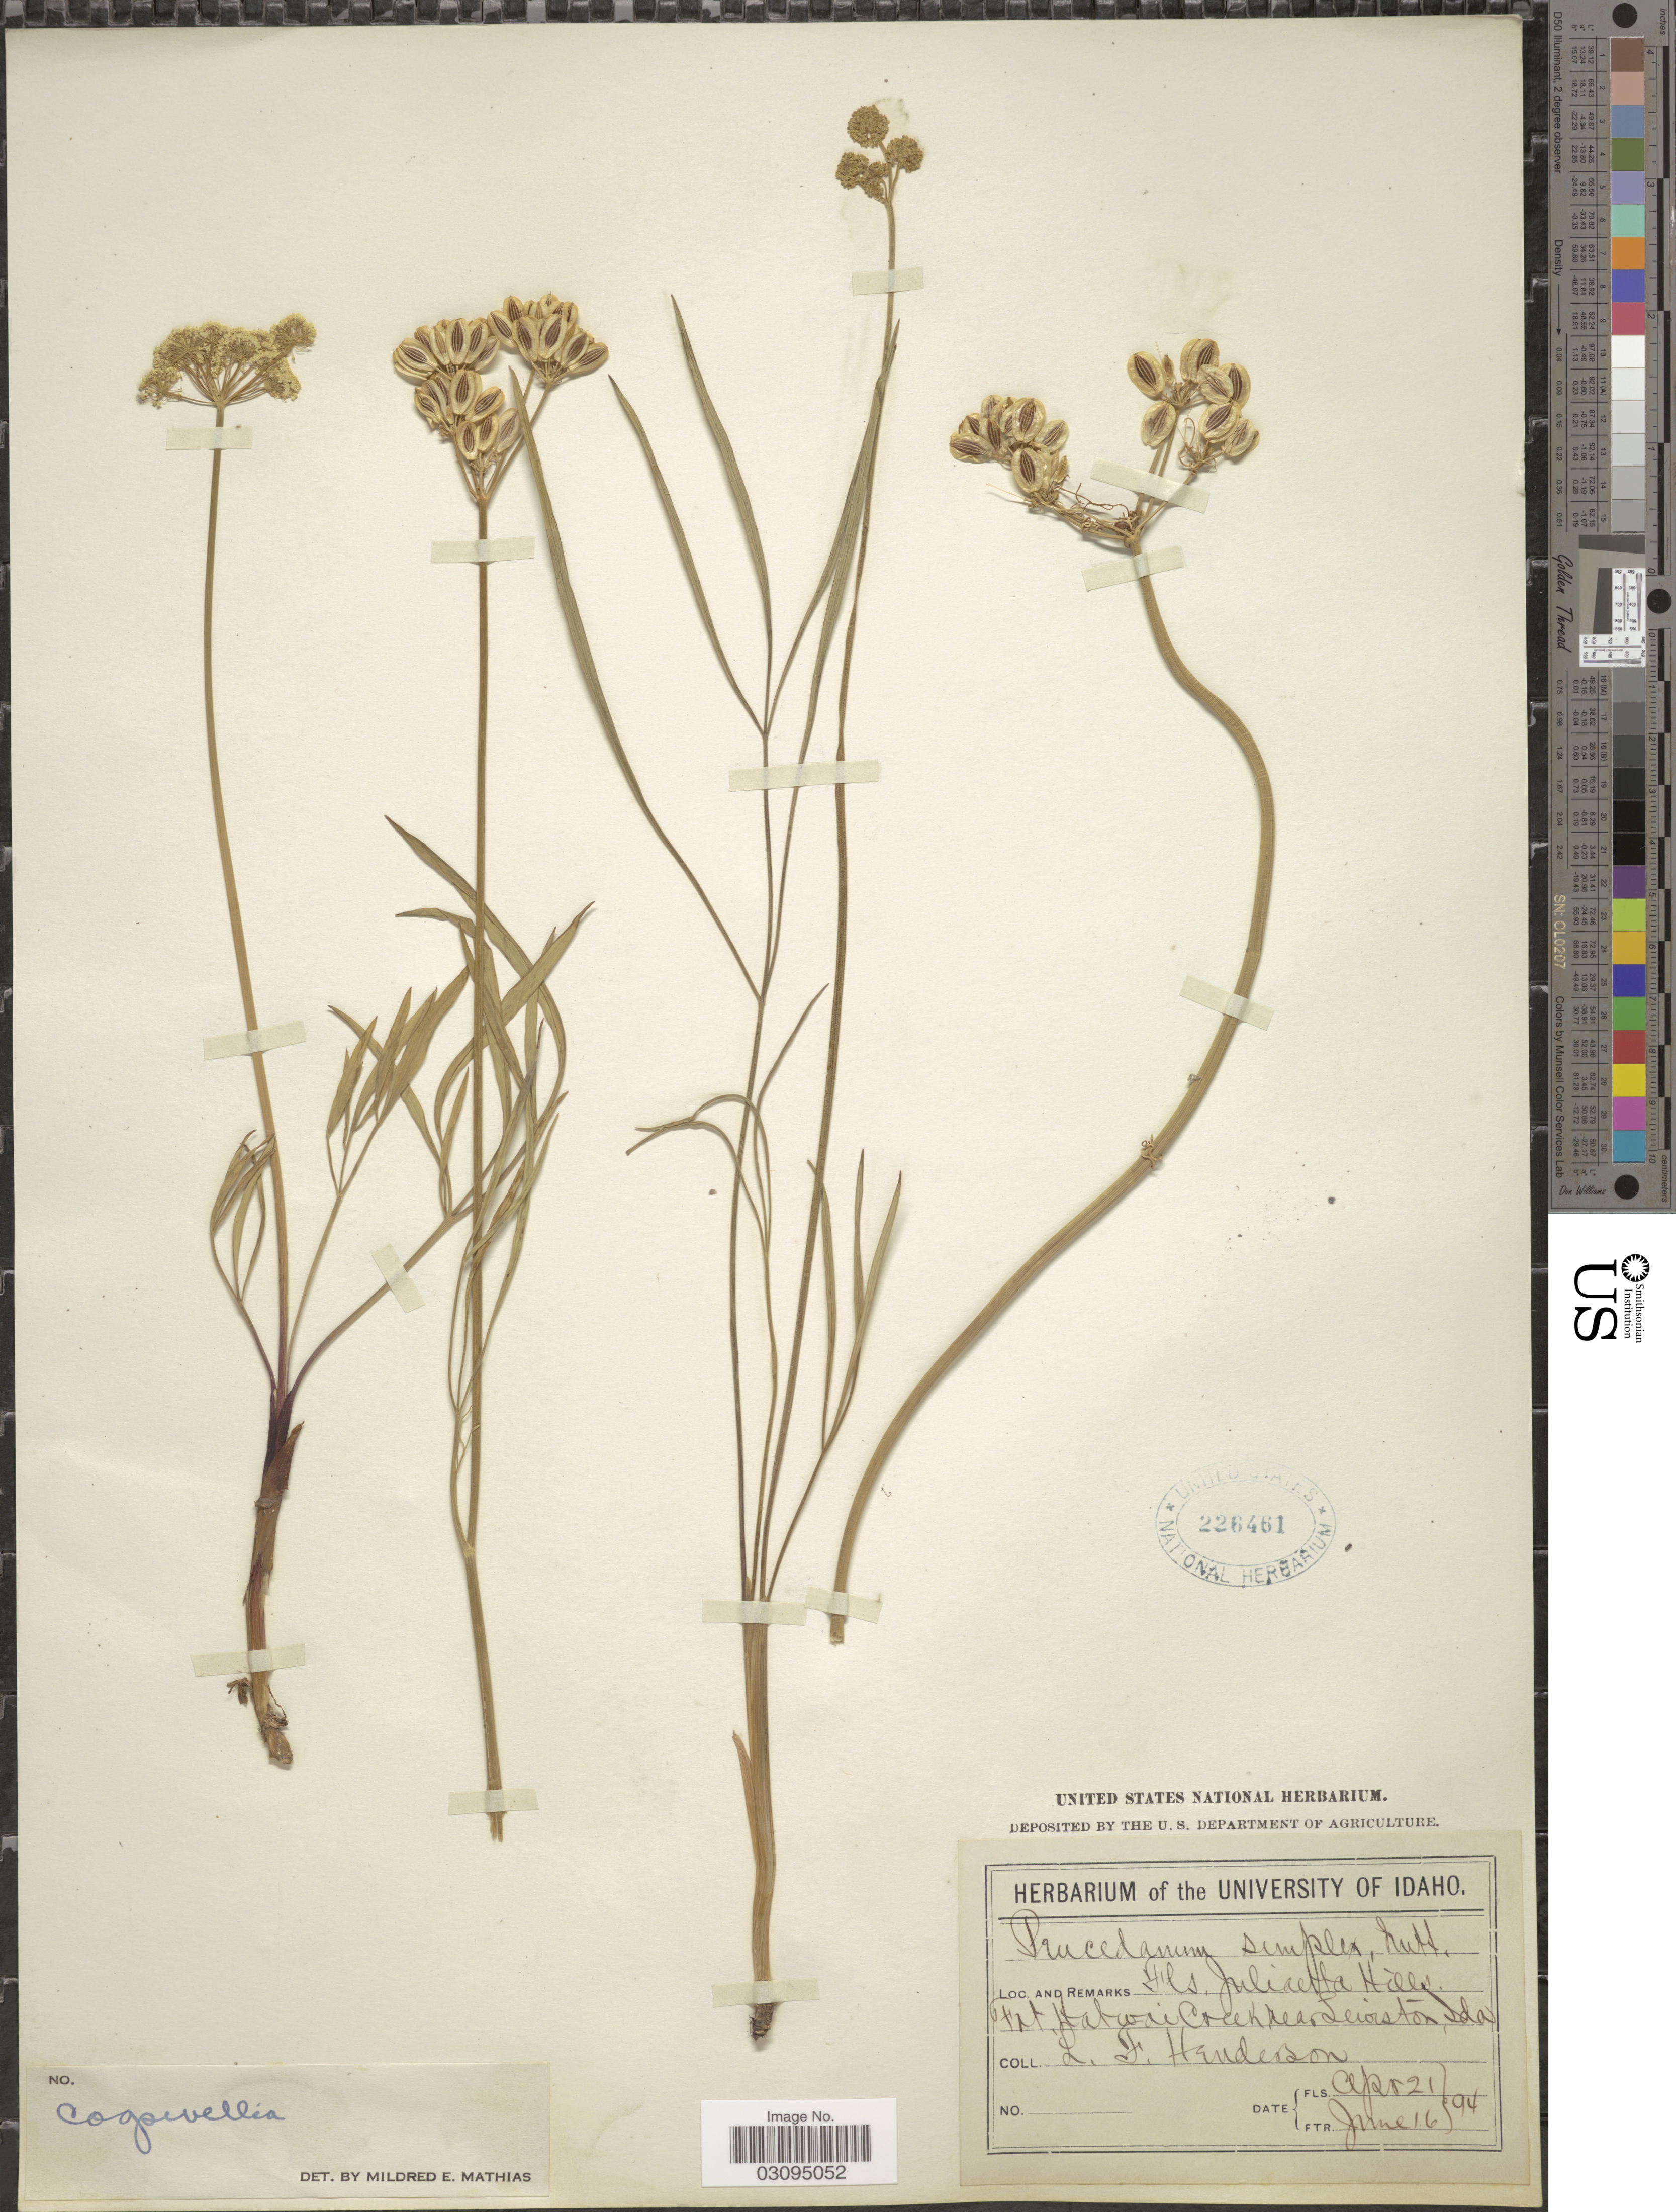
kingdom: Plantae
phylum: Tracheophyta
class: Magnoliopsida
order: Apiales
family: Apiaceae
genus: Lomatium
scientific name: Lomatium simplex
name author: (Nutt. ex S. Watson) J.F. Macbr.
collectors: L. Henderson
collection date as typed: Transcribed d/m/y: 21/4/94 to 16/6/94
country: United States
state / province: Idaho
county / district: Nez Perce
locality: Fls. Juliaetta Hills. Frt. Hatwai Creek near Lewiston.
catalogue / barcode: US 226461